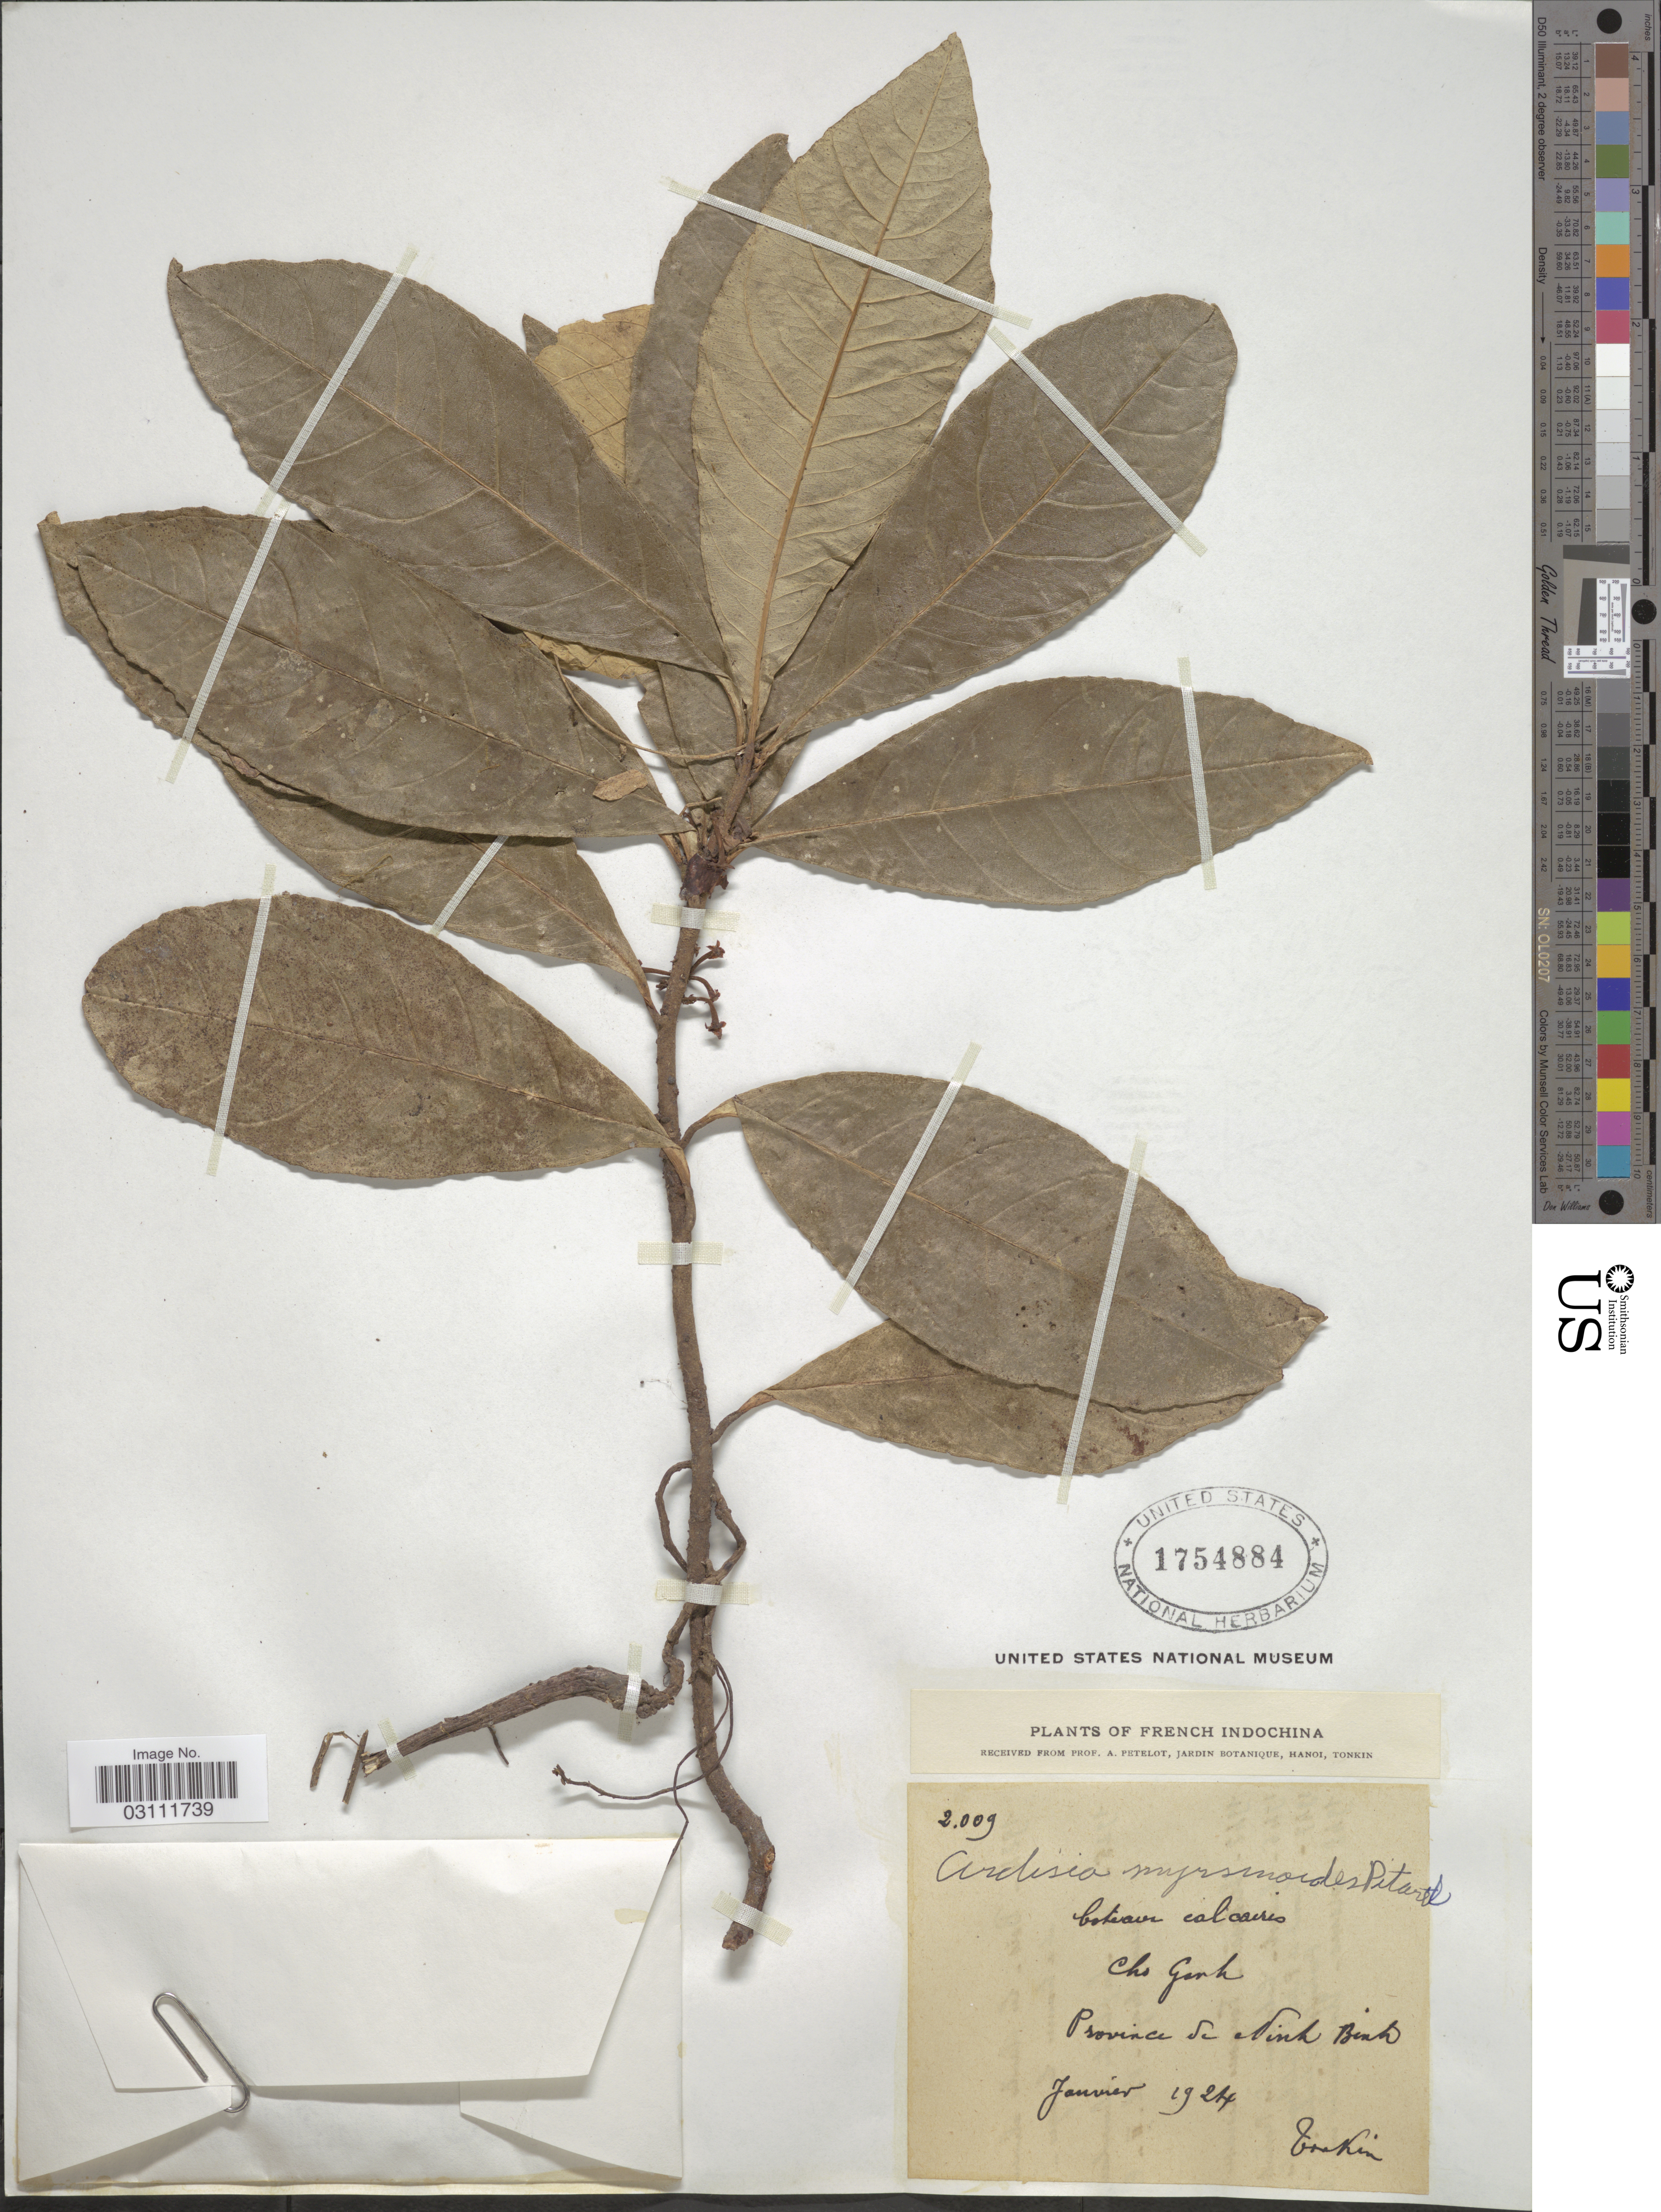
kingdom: Plantae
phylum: Tracheophyta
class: Magnoliopsida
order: Ericales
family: Primulaceae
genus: Ardisia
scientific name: Ardisia myrsinoides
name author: Pit.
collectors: A. Petelot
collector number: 2009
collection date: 1924-01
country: Vietnam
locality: Cho Garh, Province de Vinh Binh.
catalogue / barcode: US 1754884